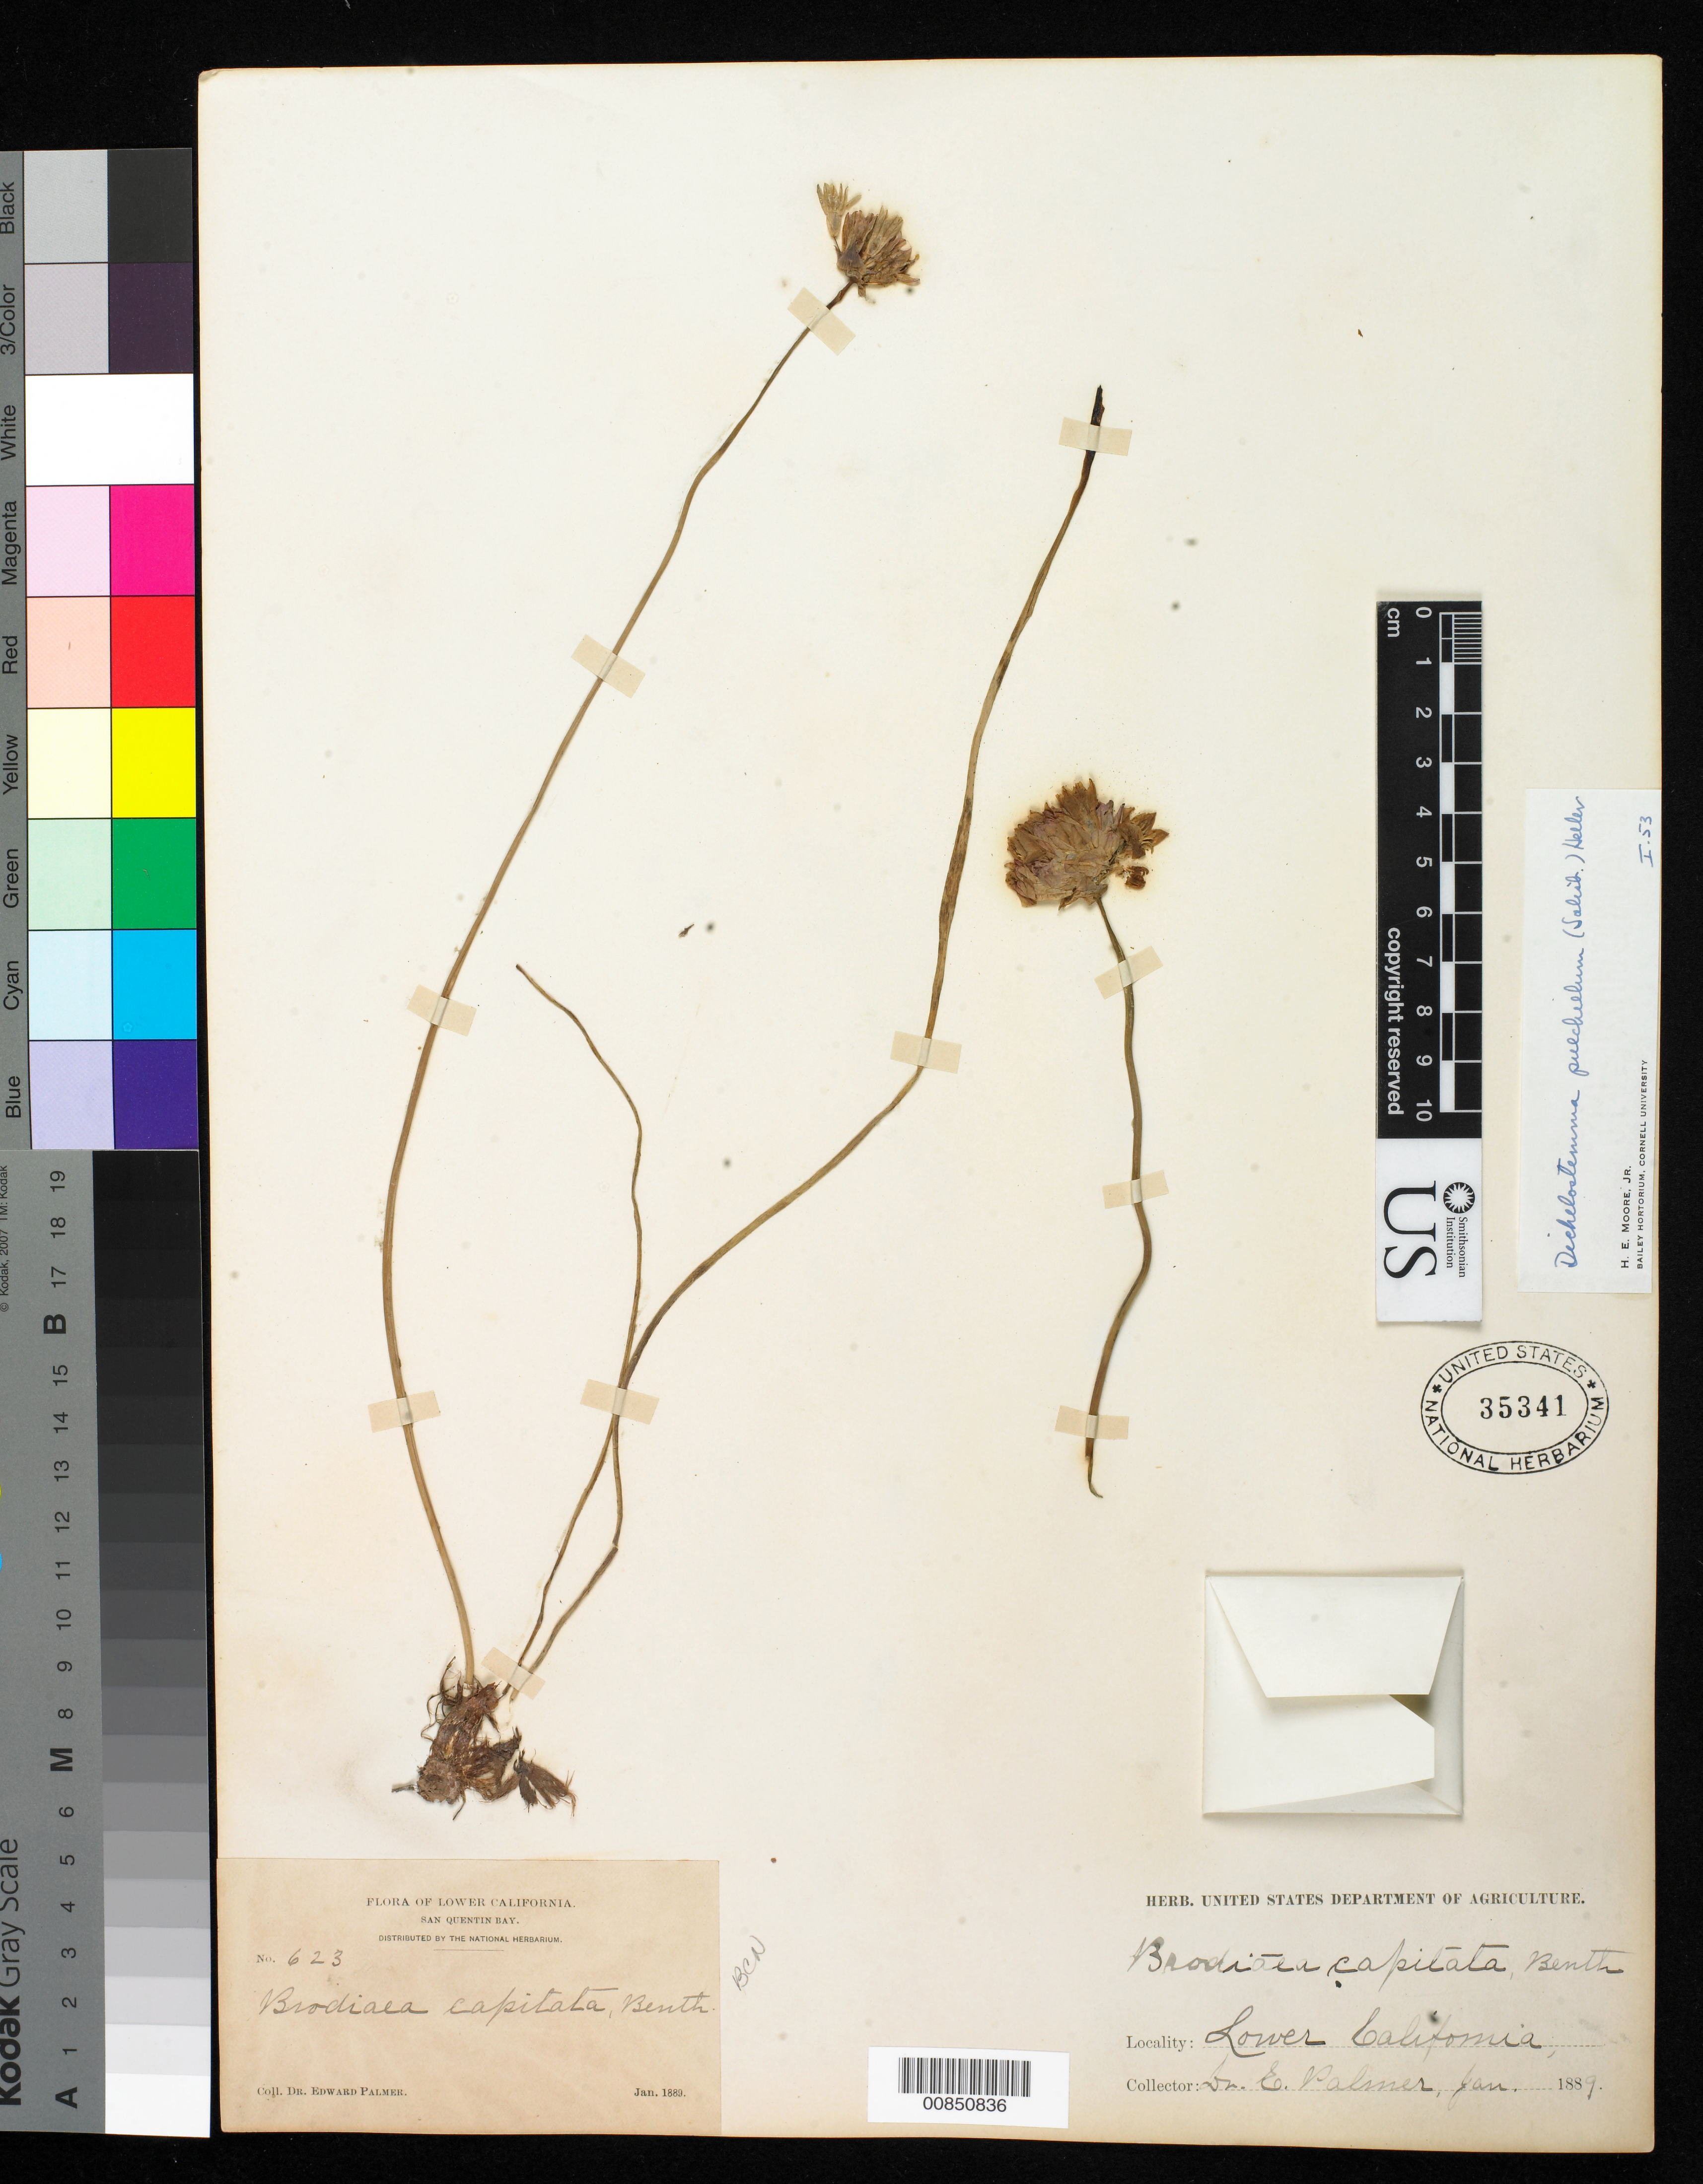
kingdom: Plantae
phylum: Tracheophyta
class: Liliopsida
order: Asparagales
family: Asparagaceae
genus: Dichelostemma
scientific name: Dichelostemma pulchellum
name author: (Salisb.) A. Heller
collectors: E. Palmer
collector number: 623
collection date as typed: Jan 1889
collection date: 1889-01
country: Mexico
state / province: Baja California Norte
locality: San Quentin Bay, Baja California.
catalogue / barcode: US 35341